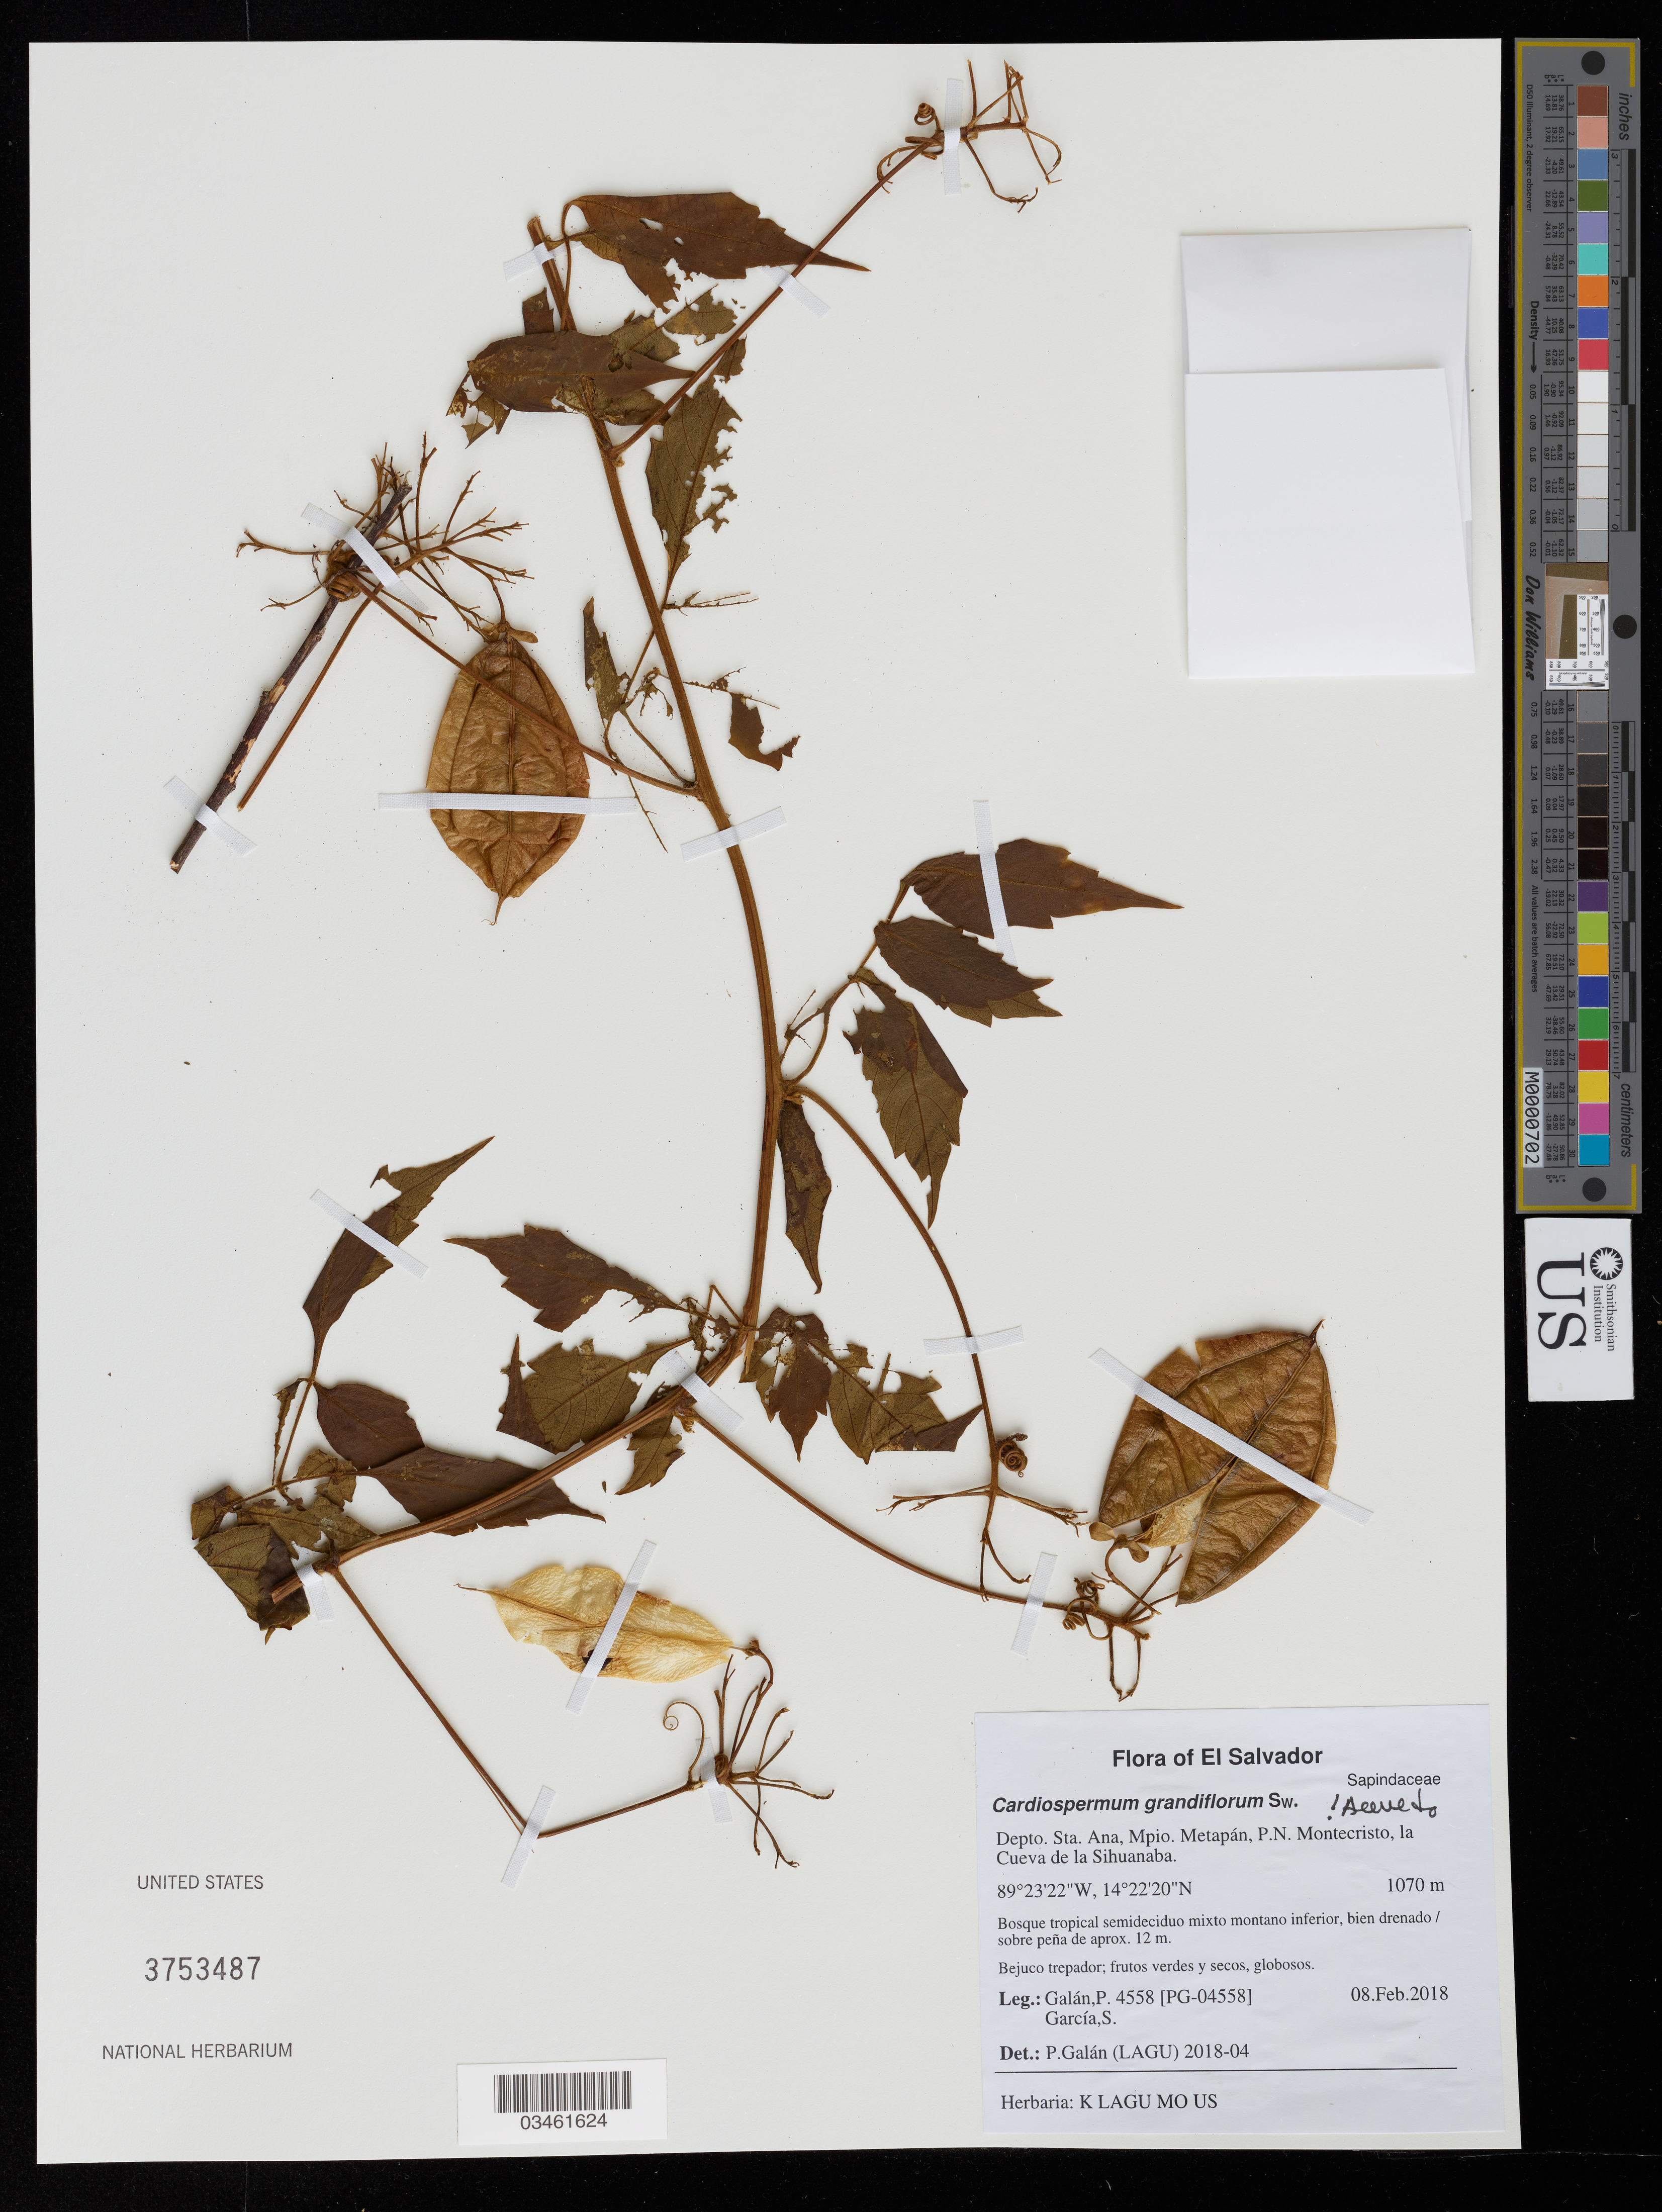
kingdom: Plantae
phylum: Tracheophyta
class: Magnoliopsida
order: Sapindales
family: Sapindaceae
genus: Cardiospermum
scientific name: Cardiospermum grandiflorum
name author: Sw.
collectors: P. Galan & S. Garcia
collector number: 4558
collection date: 2018-02-08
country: El Salvador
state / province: Santa Ana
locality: Depto. Sta. Ana, Mpio. Metapán, P.N. Montecristo, la Cueva de la Sihuanaba.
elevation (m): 1070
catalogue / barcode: US 3753487